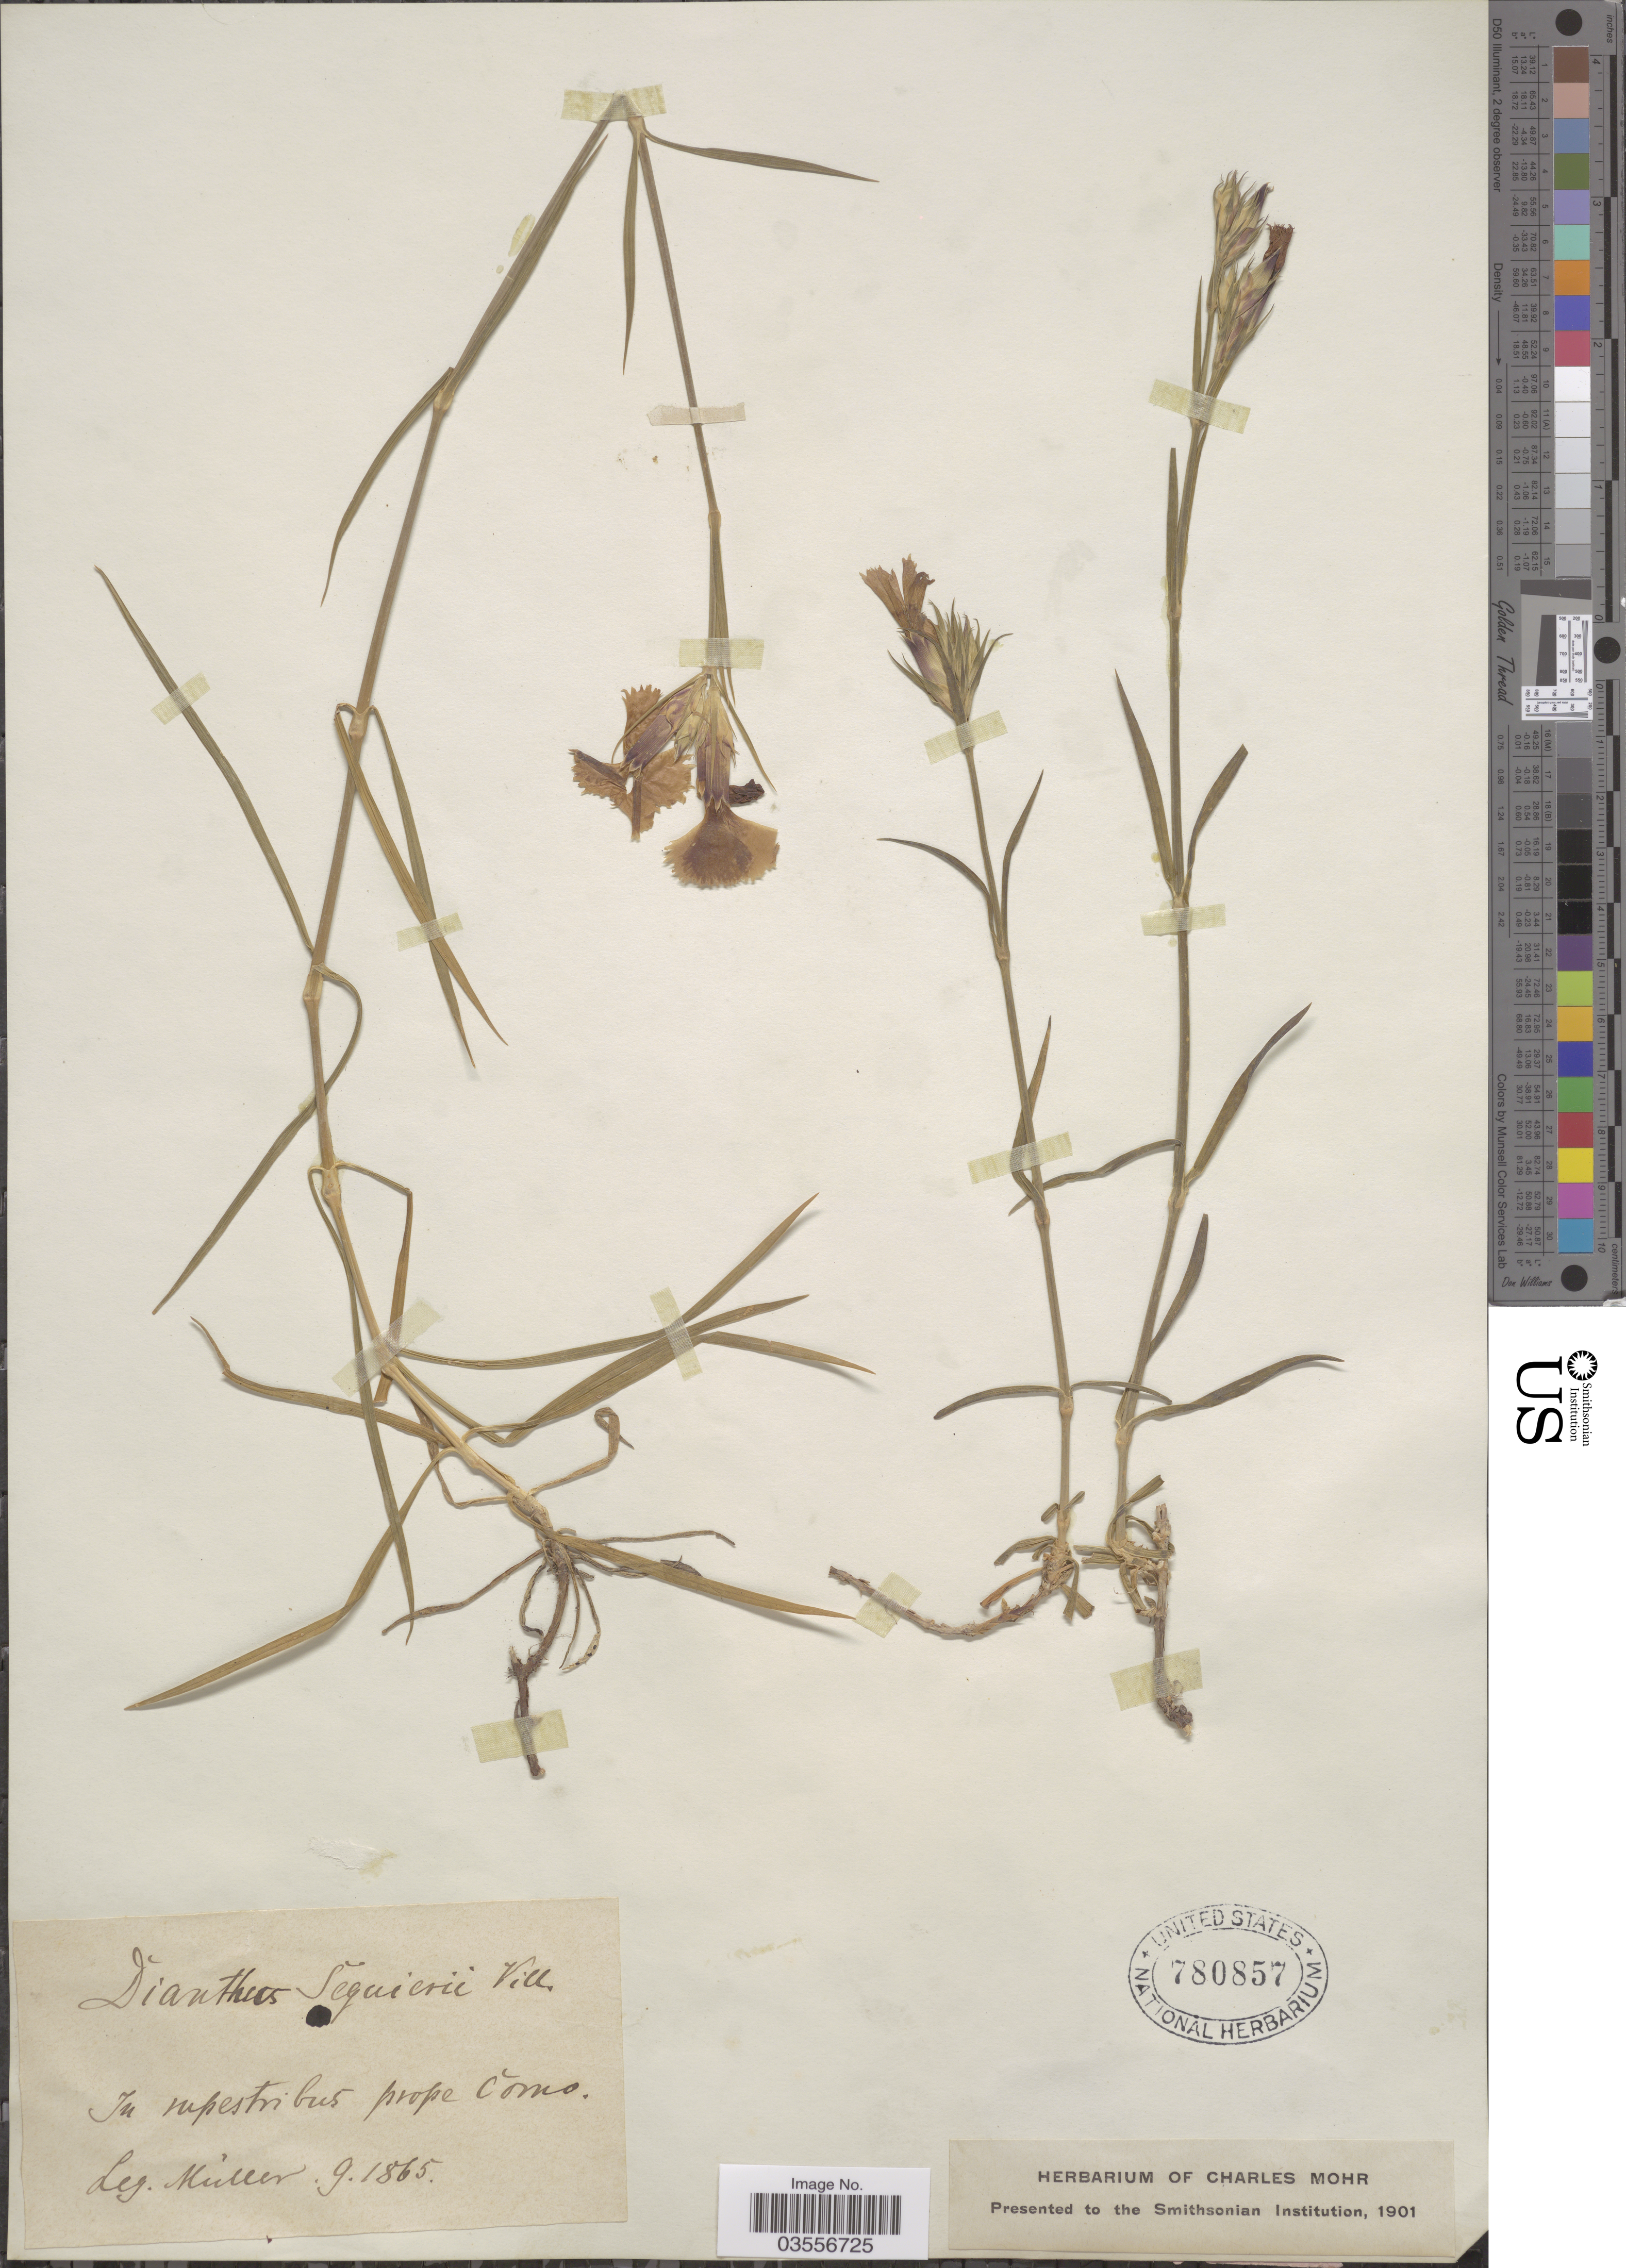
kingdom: Plantae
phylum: Tracheophyta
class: Magnoliopsida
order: Caryophyllales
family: Caryophyllaceae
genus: Dianthus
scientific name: Dianthus seguieri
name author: Vill.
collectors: -- Müller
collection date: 1865-09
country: Italy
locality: In rupestribus prope Cómo.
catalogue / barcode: US 780857